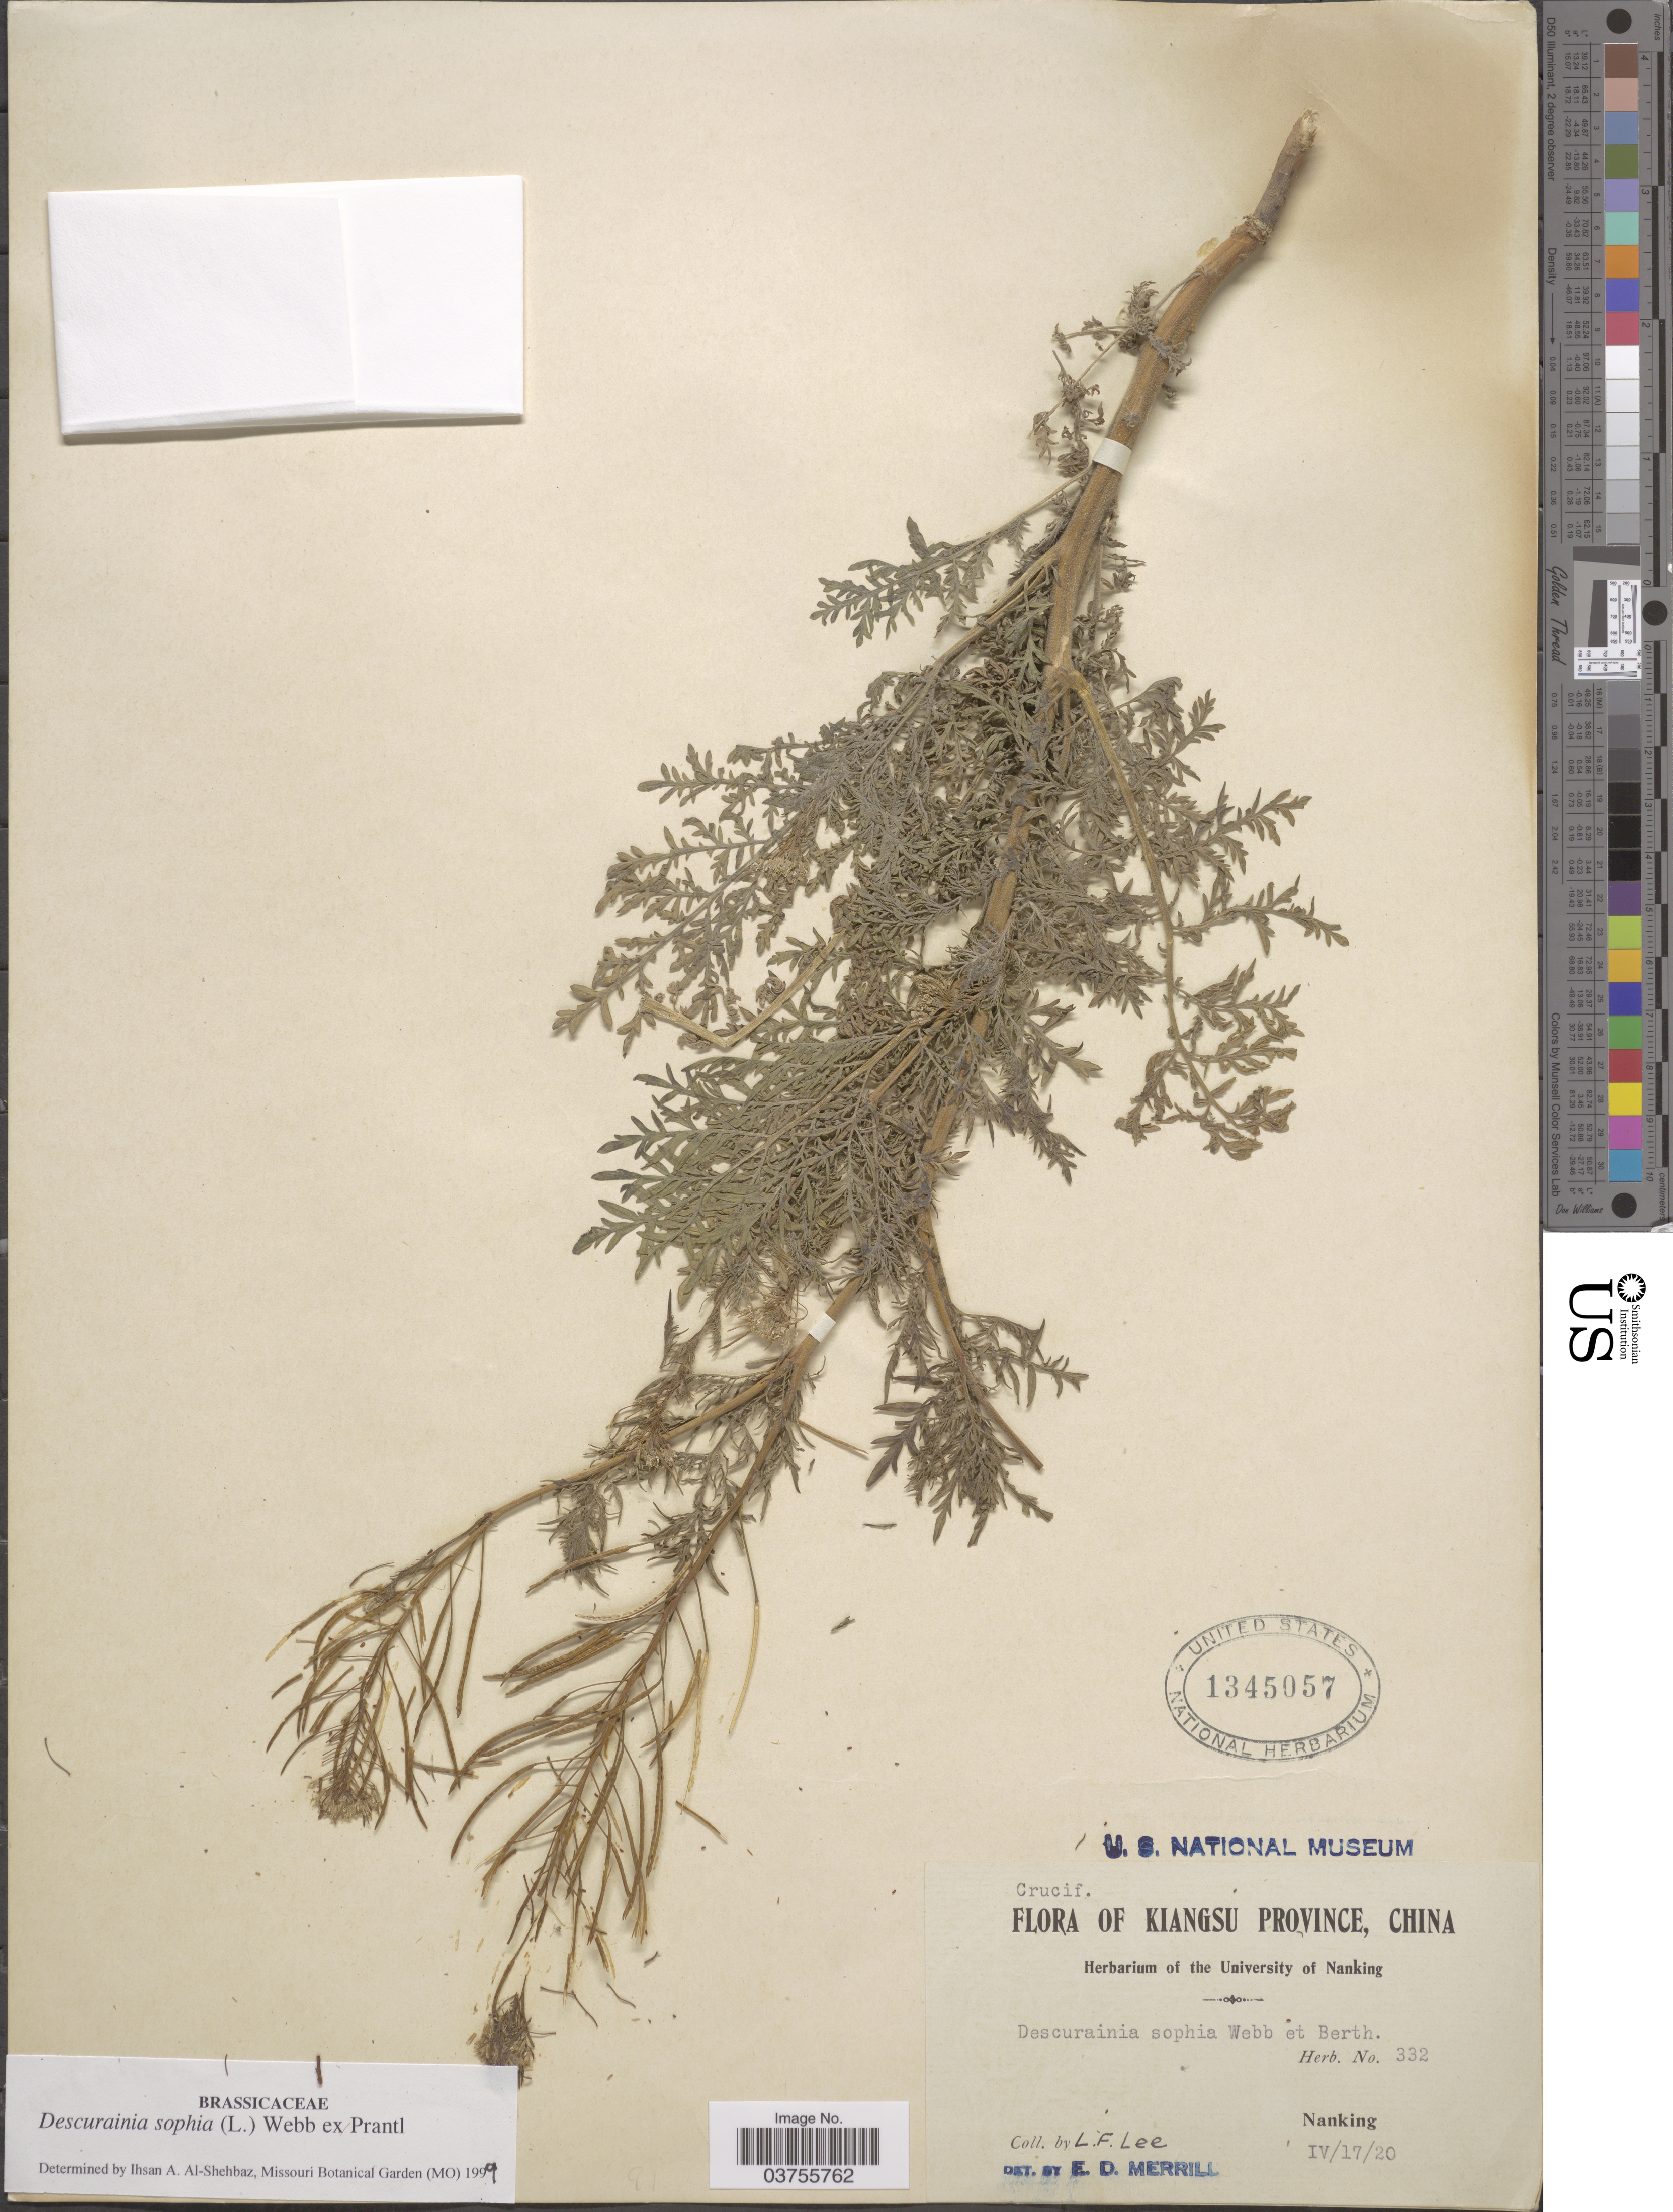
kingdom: Plantae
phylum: Tracheophyta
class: Magnoliopsida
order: Brassicales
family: Brassicaceae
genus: Sophia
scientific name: Sophia sophia (L.) Britton nom. illeg. (tautonym)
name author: (L.) Britton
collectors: L. Lee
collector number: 332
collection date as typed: Transcribed d/m/y: 17/4/20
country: China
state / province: Jiangsu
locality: Kiangsu Province. Nanking.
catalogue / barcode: US 1345057